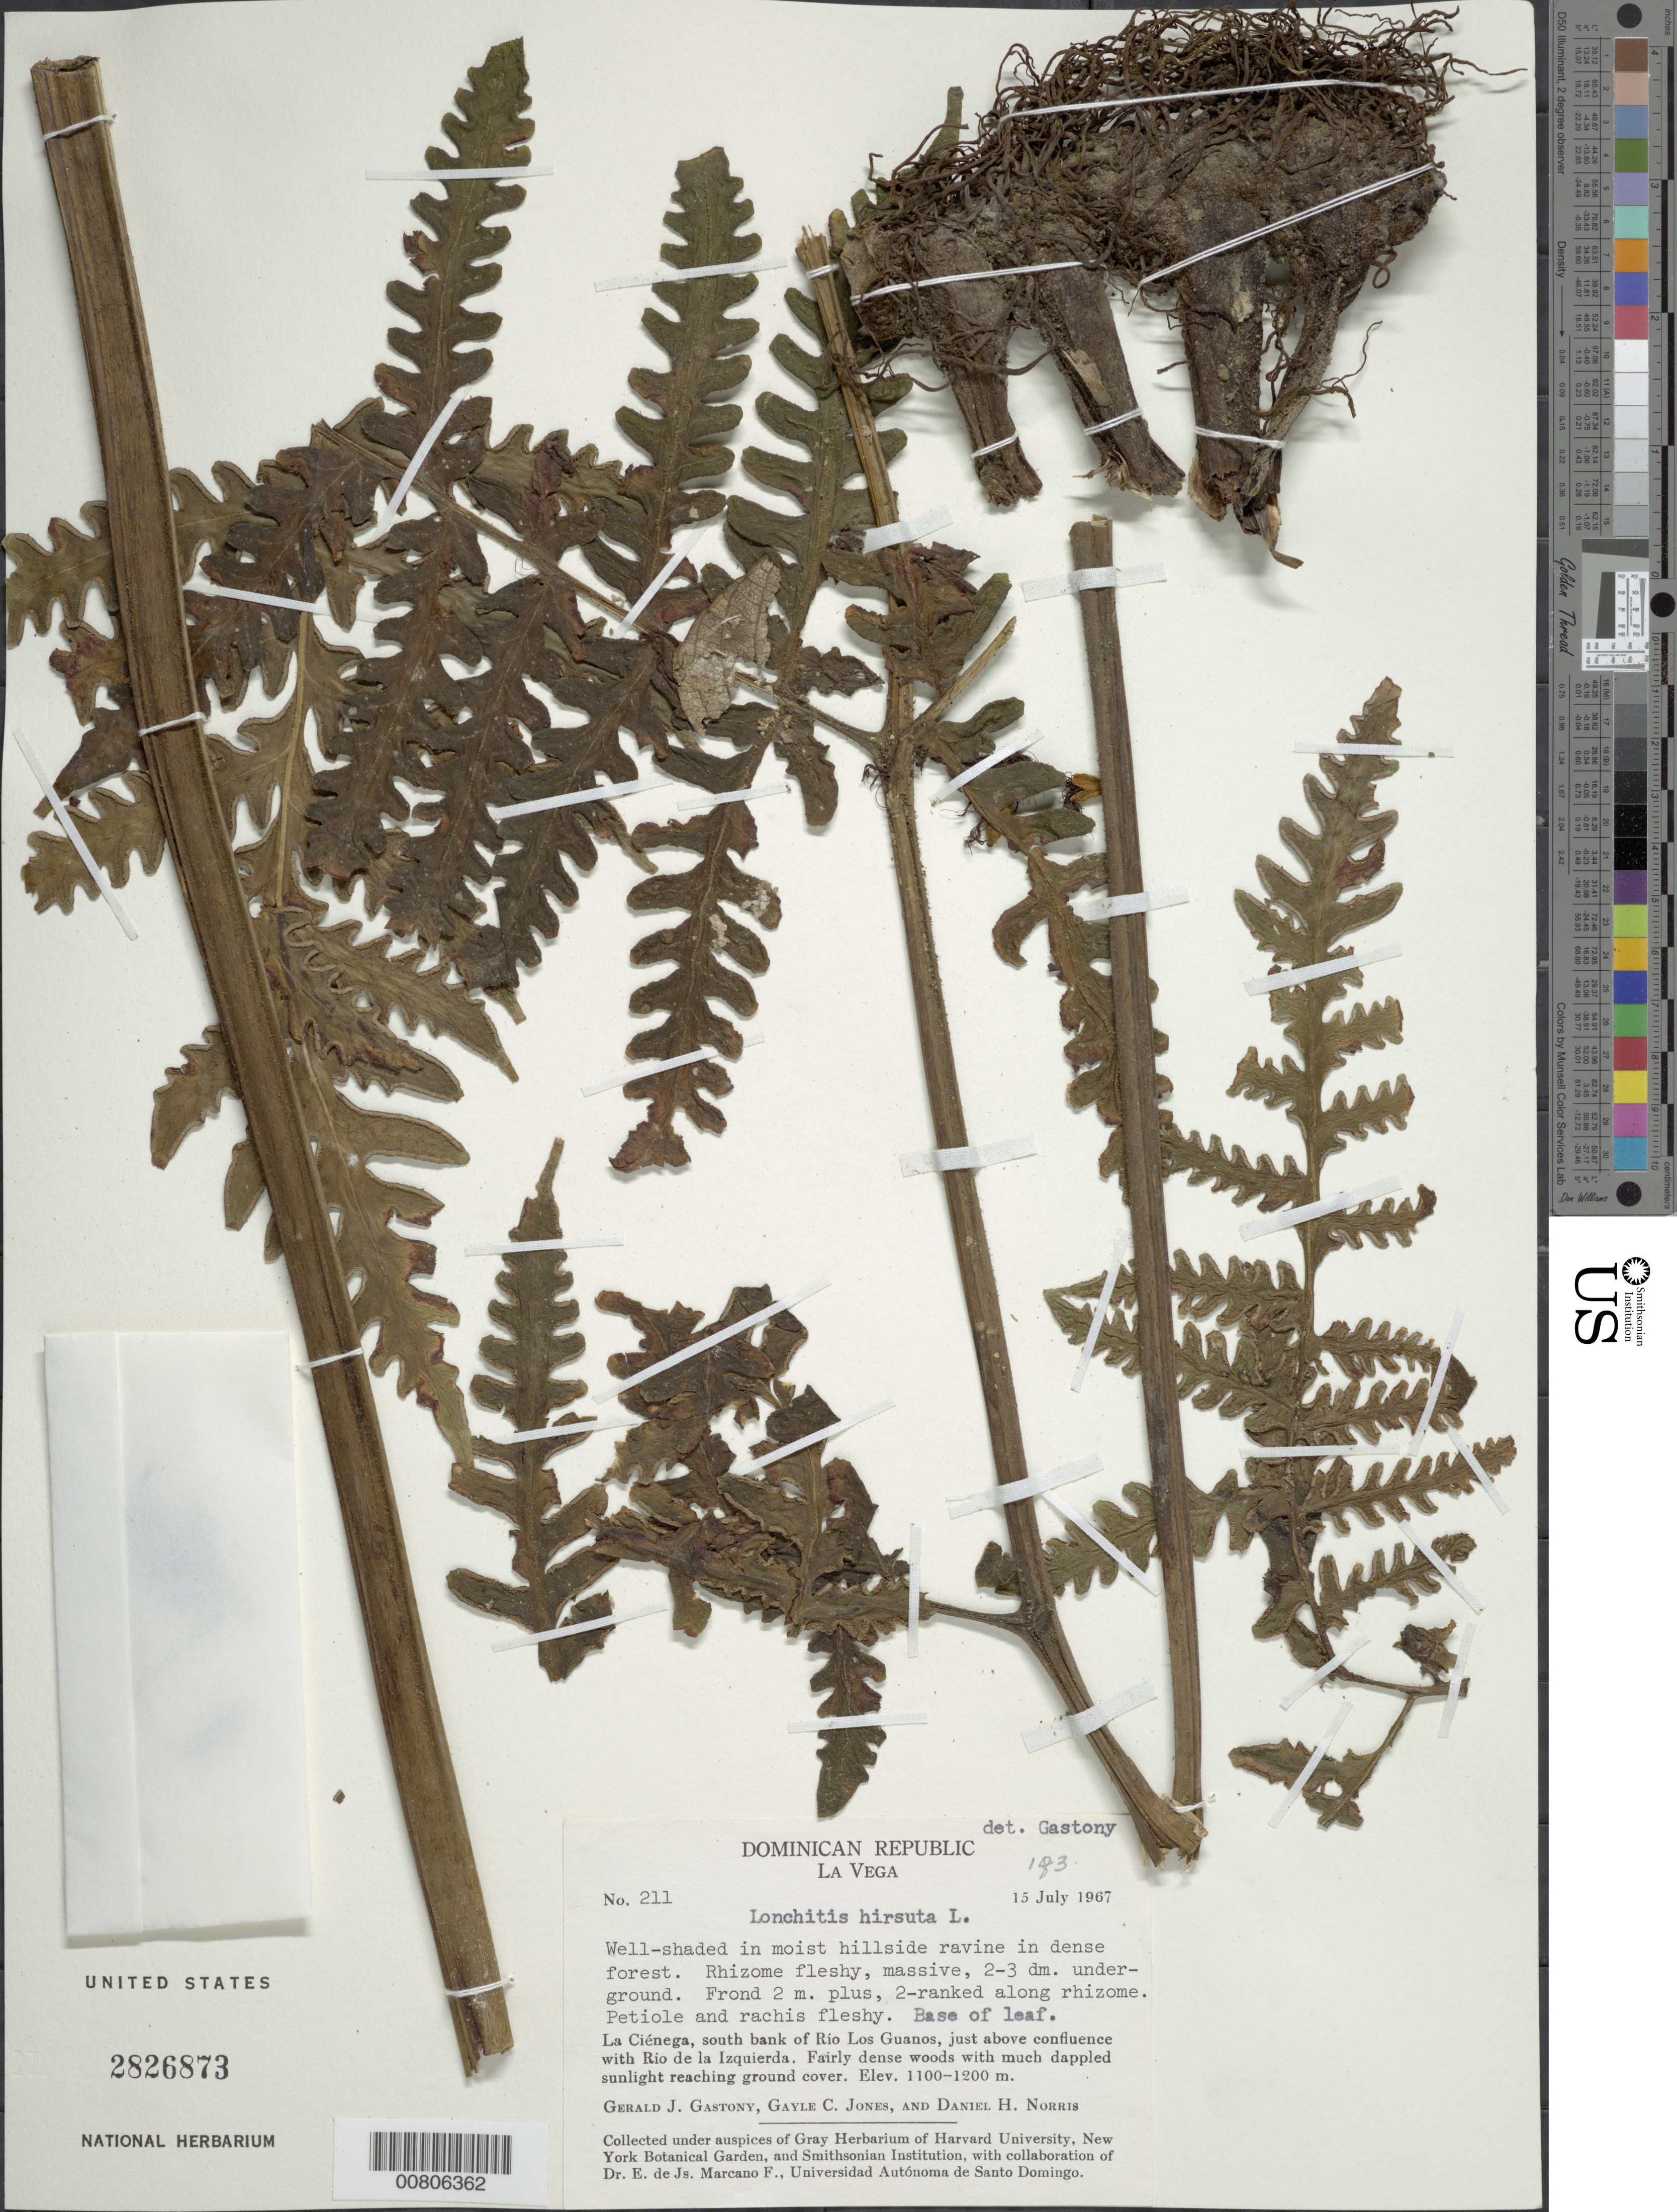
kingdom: Plantae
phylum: Tracheophyta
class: Polypodiopsida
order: Polypodiales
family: Lonchitidaceae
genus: Lonchitis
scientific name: Lonchitis hirsuta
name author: L.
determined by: Gastony, Gerald J.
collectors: G. Gastony, G. C. Jones & D. H. Norris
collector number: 211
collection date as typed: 15 Jul 1967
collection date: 1967-07-15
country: Dominican Republic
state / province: La Vega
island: Hispaniola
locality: La Ciénega, S bank of Río Los Guanos, just above confluence with Río de la Izquierda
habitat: Well-shaded in moist hillside ravine in dense forest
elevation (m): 1100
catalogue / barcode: US 2826873